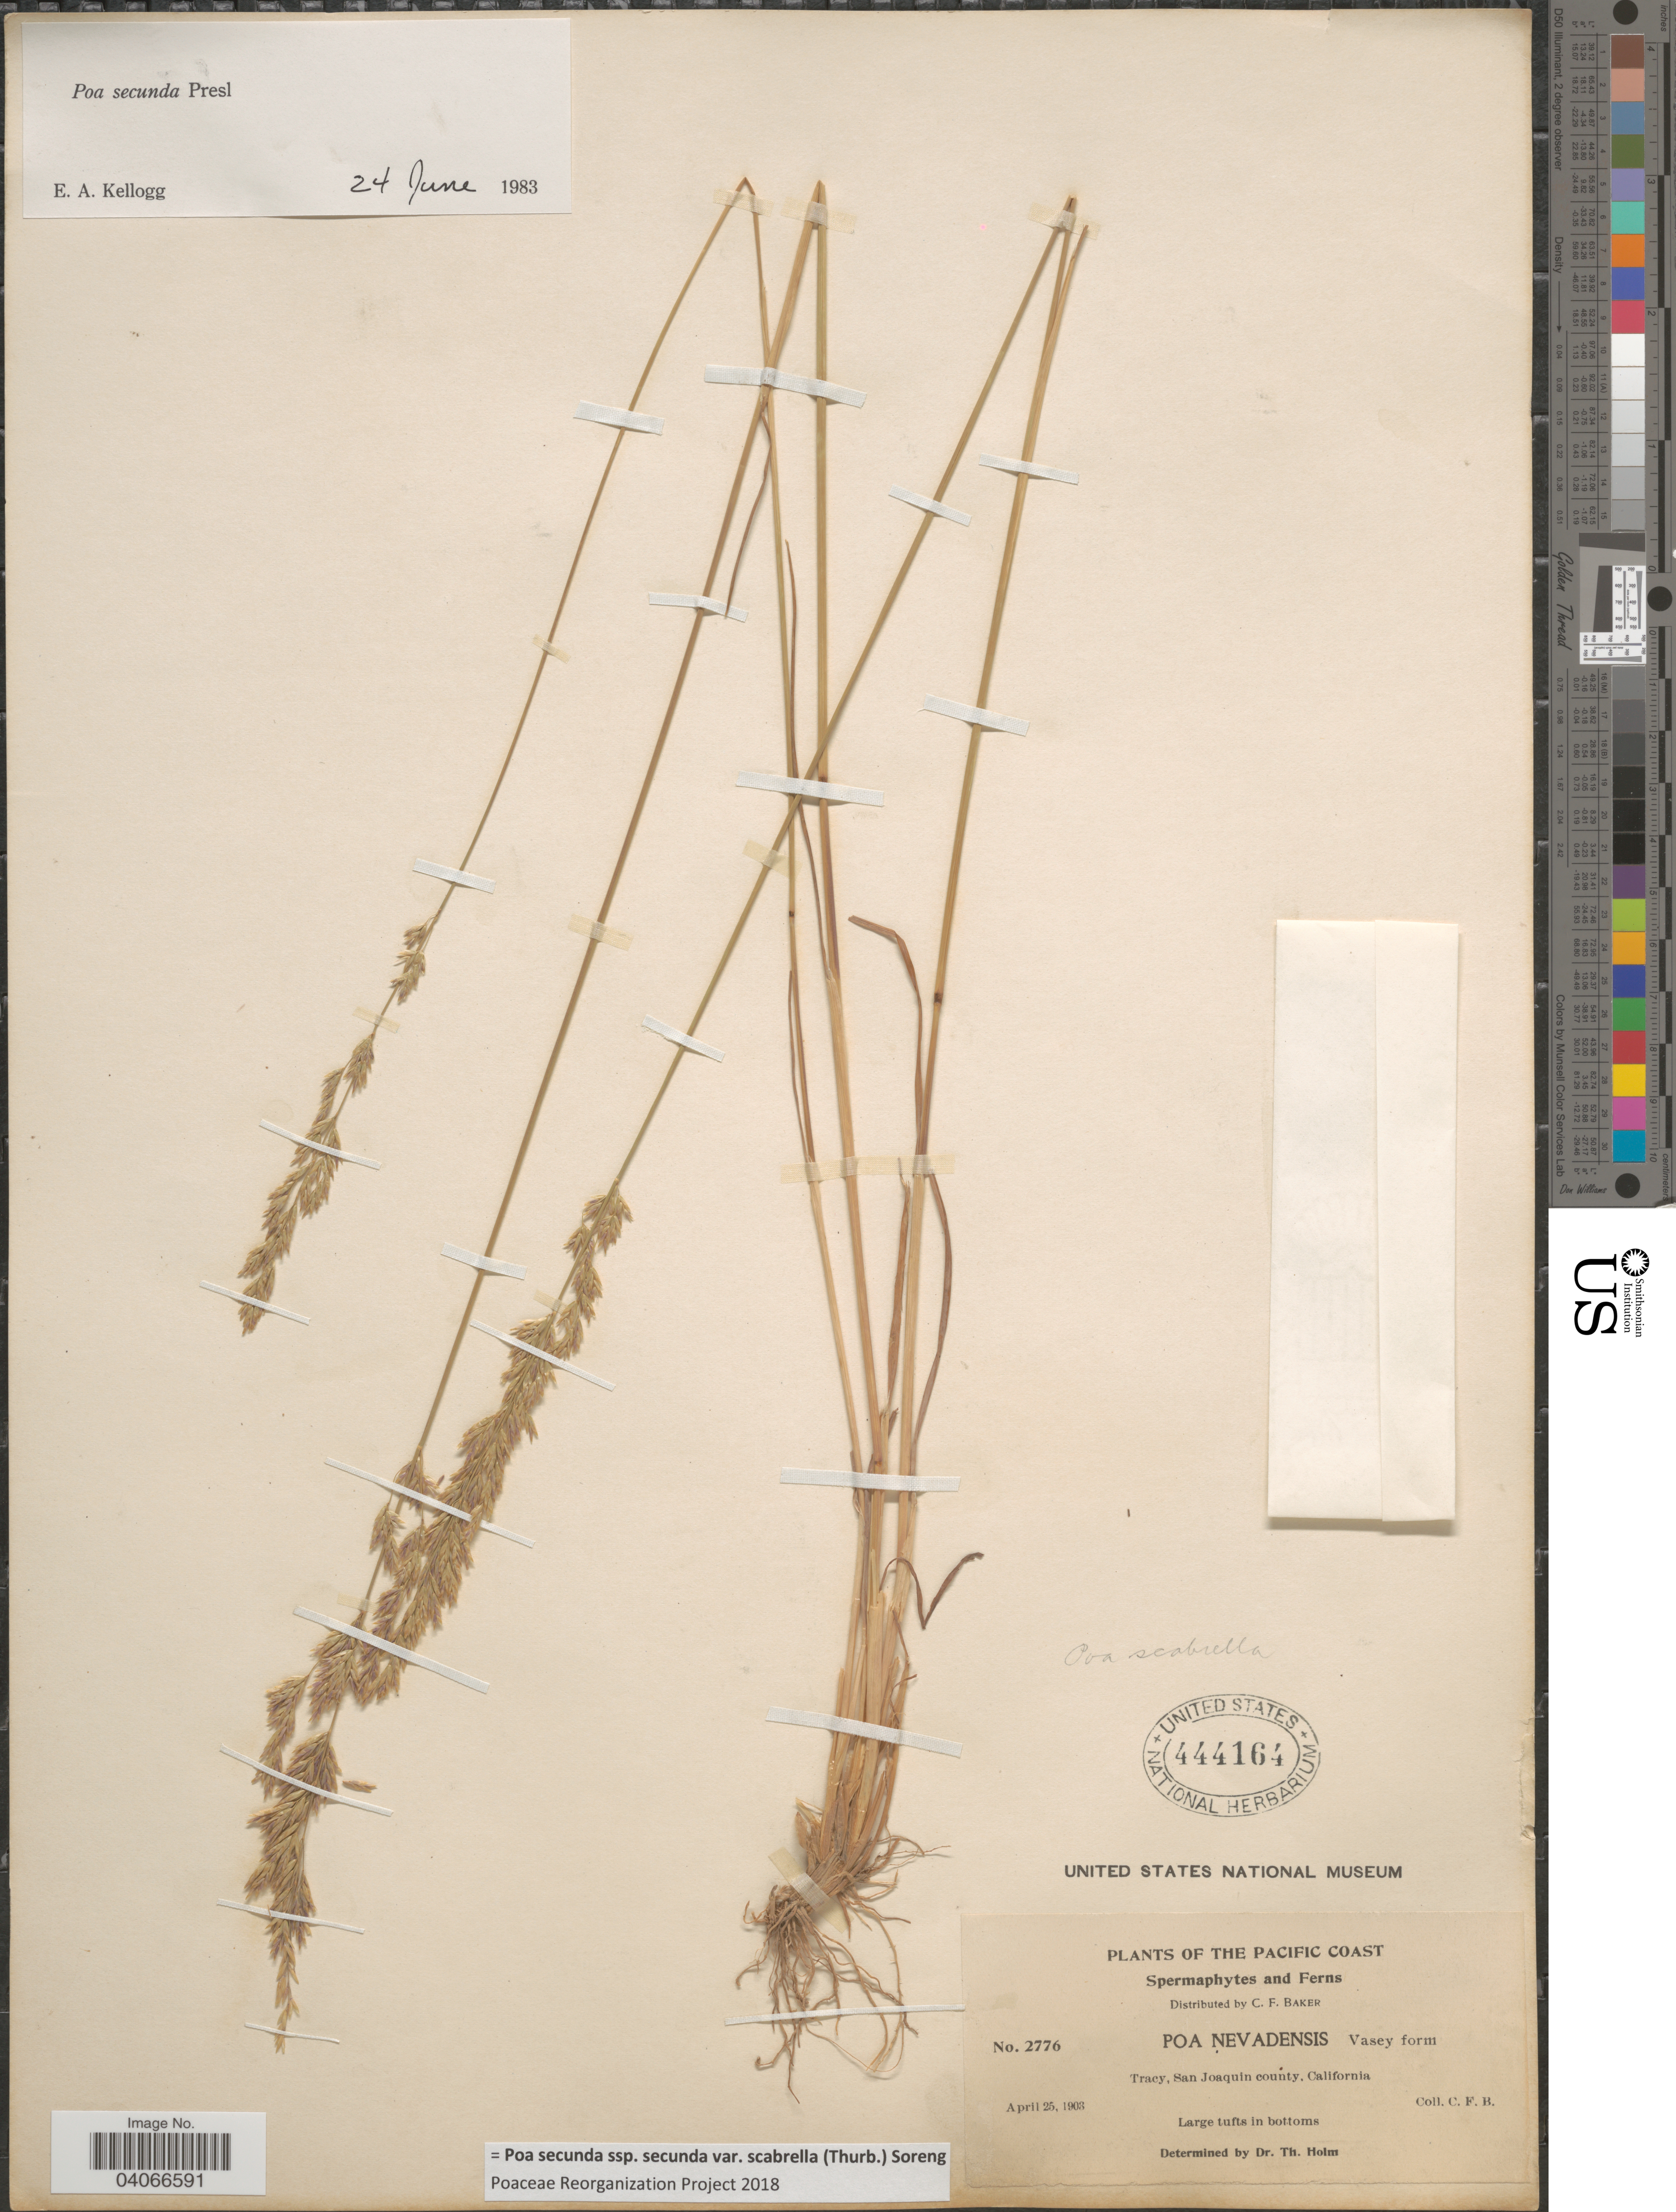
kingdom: Plantae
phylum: Tracheophyta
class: Liliopsida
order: Poales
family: Poaceae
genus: Poa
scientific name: Poa secunda subsp. secunda var. scabrella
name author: (Thurb.) Soreng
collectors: C. F. Baker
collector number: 2776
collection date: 1903-04-25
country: United States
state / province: California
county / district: San Joaquin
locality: The Pacific Coast. Tracy, San Joaquin county.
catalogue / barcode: US 444164